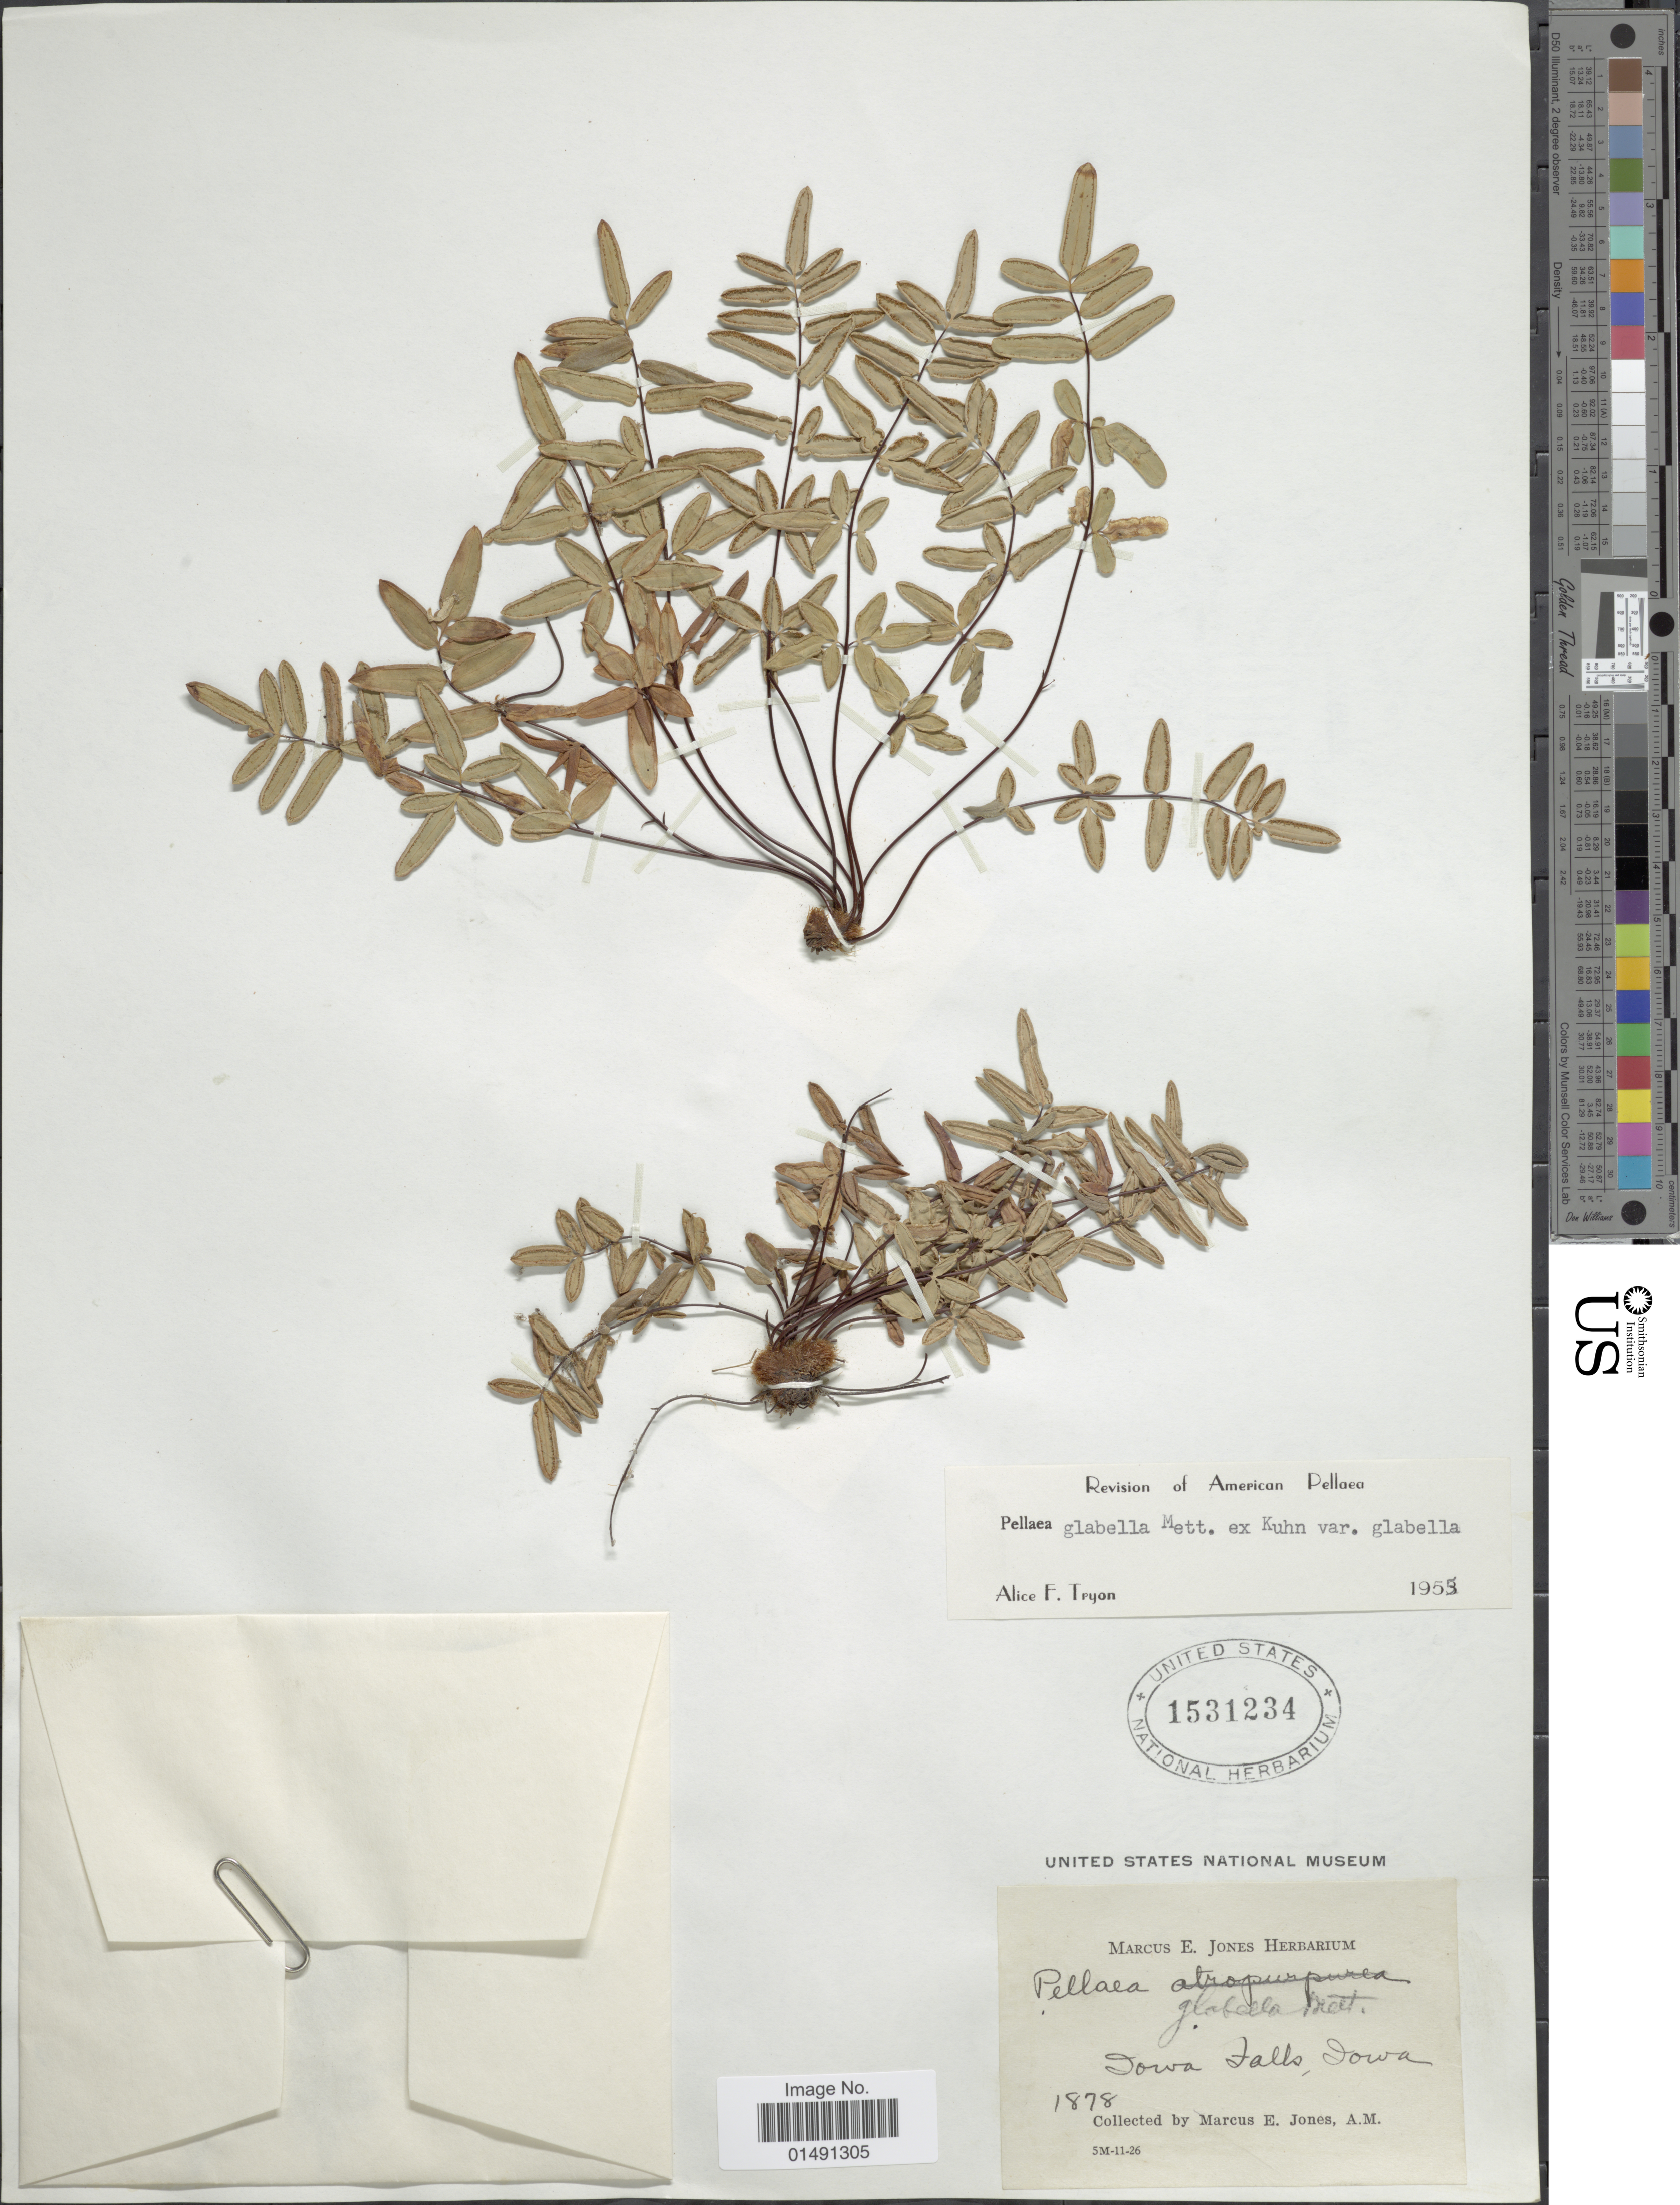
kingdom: Plantae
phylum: Tracheophyta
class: Polypodiopsida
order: Polypodiales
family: Pteridaceae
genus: Pellaea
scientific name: Pellaea glabella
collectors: M. E. Jones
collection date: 1878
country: United States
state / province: Iowa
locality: Iowa Falls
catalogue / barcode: US 1531234